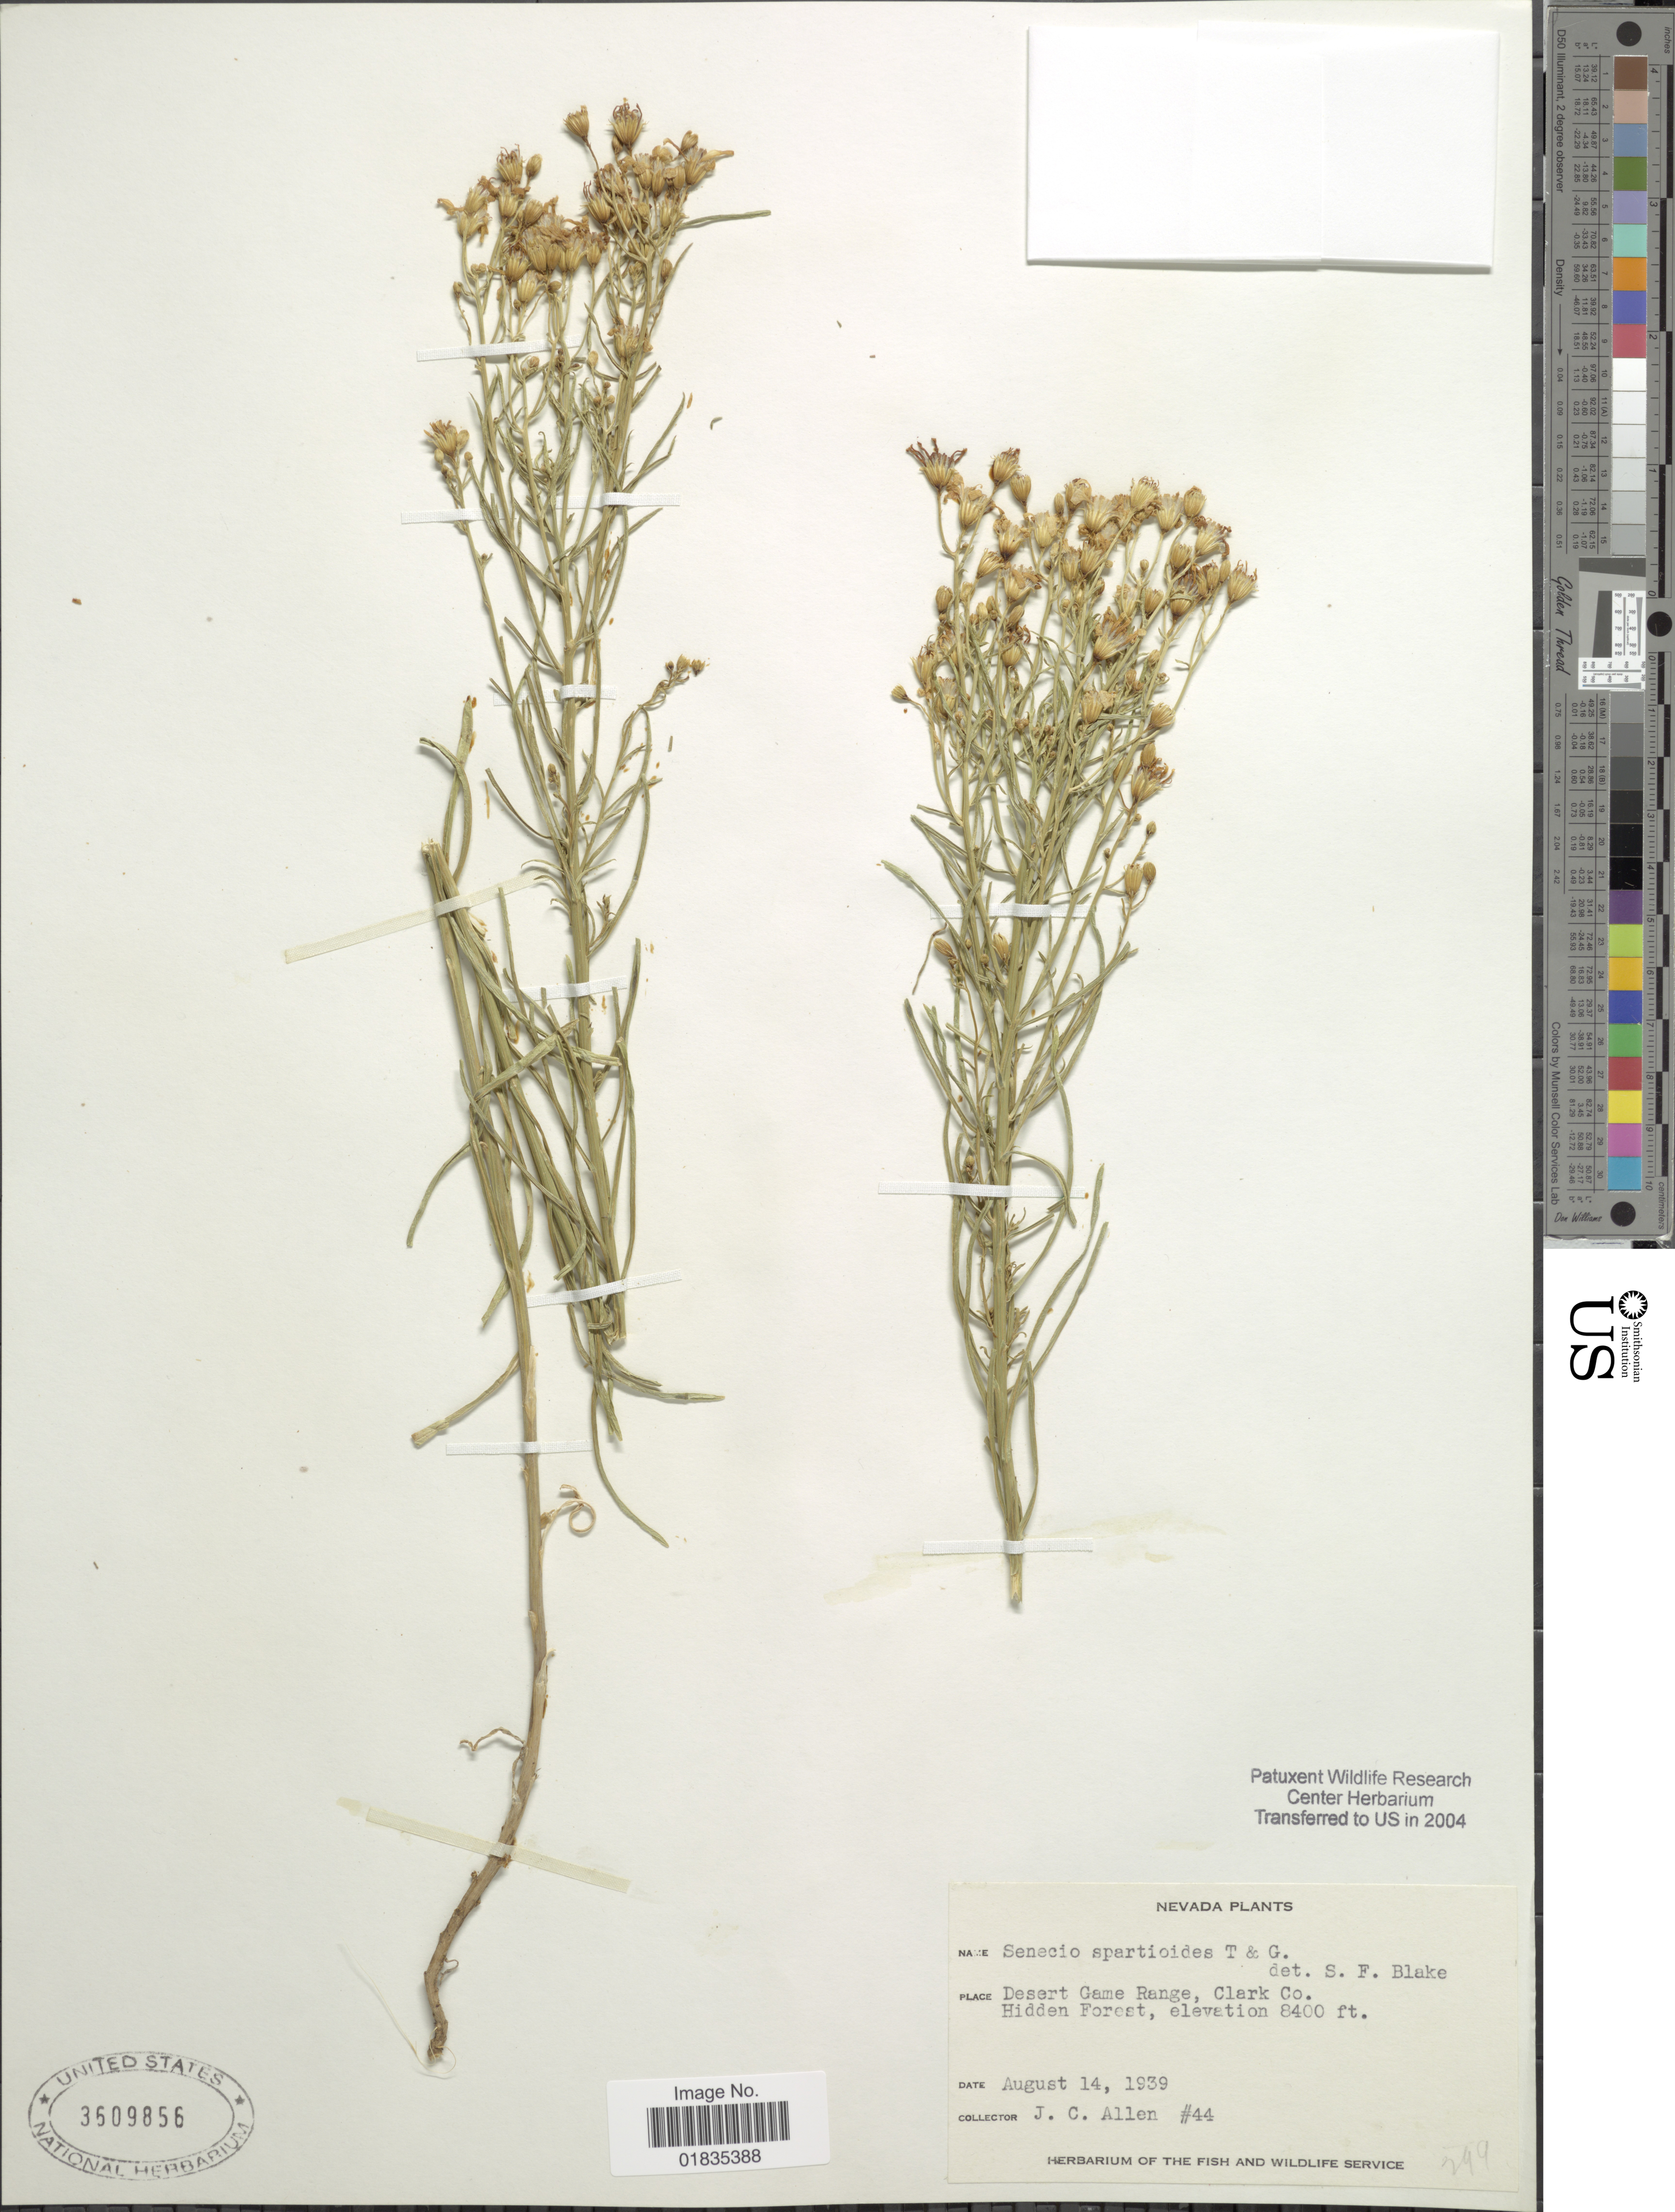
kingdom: Plantae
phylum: Tracheophyta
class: Magnoliopsida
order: Asterales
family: Asteraceae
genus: Senecio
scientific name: Senecio spartioides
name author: Torr. & A. Gray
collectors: J. C. Allen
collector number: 4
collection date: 1939-08-14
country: United States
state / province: Nevada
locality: Desert Game Range, Clark Co., Hidden Forest,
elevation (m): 2560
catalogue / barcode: US 3609856